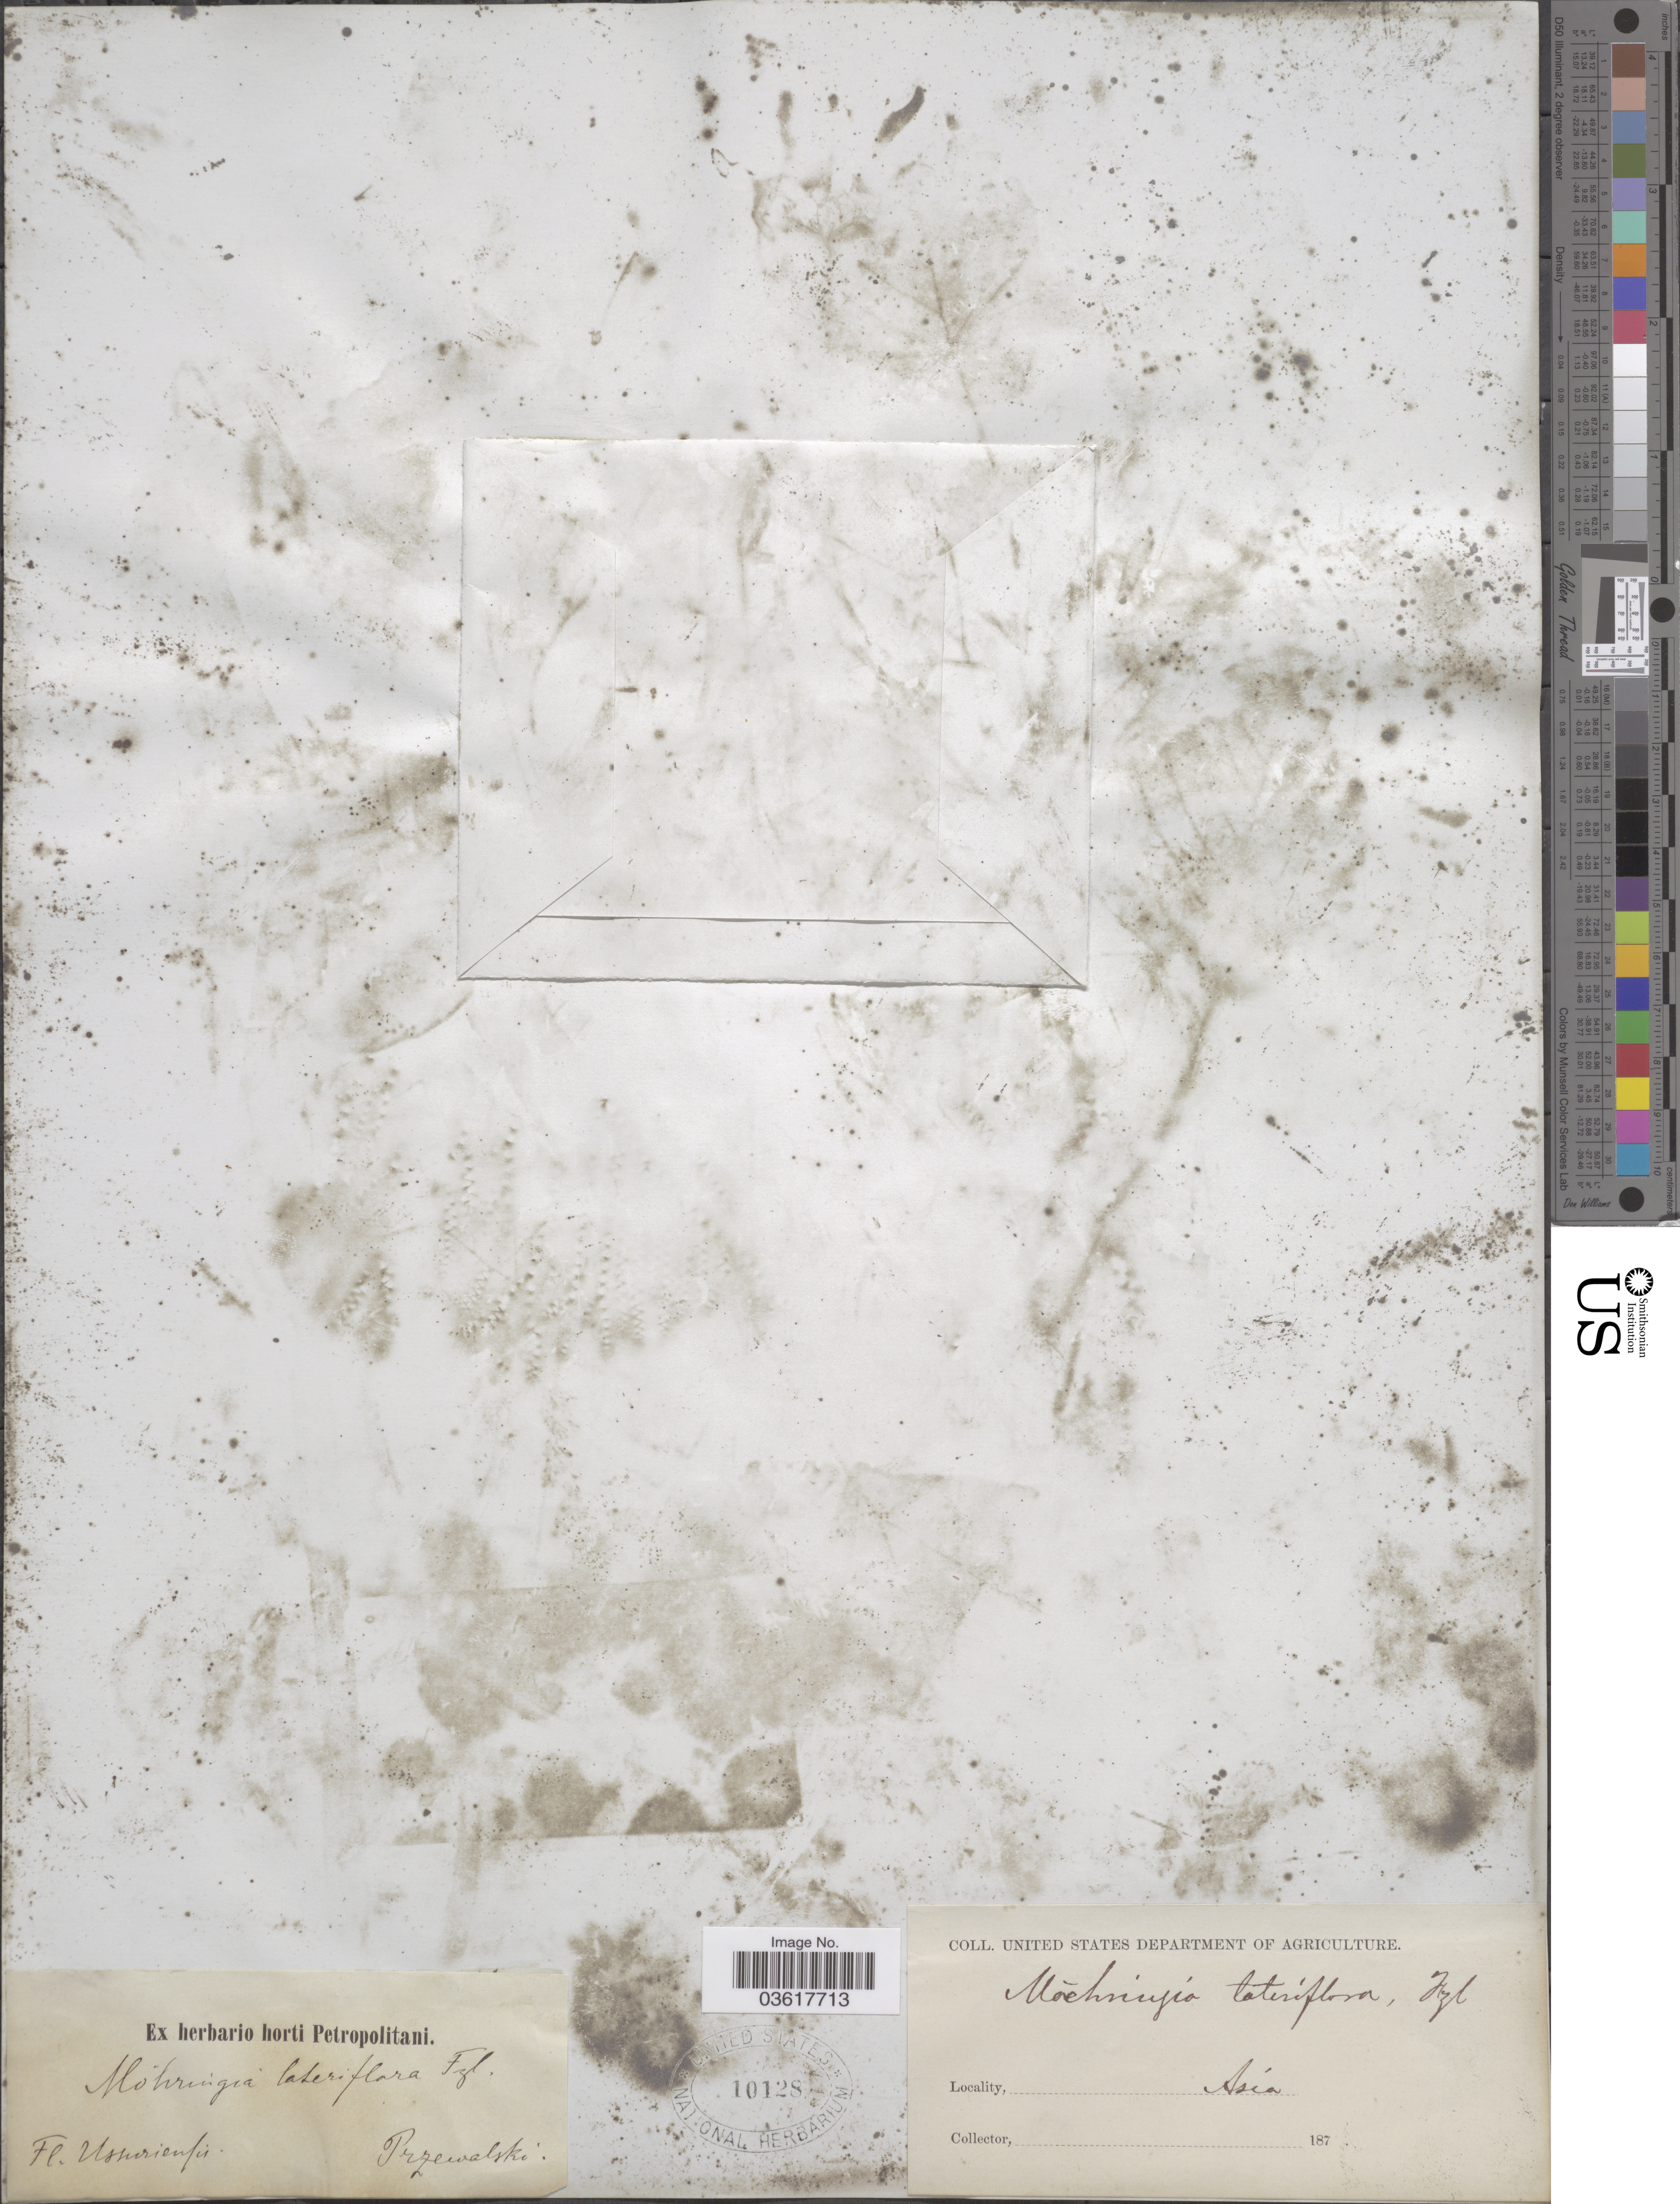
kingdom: Plantae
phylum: Tracheophyta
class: Magnoliopsida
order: Caryophyllales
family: Caryophyllaceae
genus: Moehringia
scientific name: Moehringia lateriflora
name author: (L.) Fenzl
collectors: Przewalski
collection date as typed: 187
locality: Fl. Usneriensis. [interpreted] Asia.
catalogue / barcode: US 10128